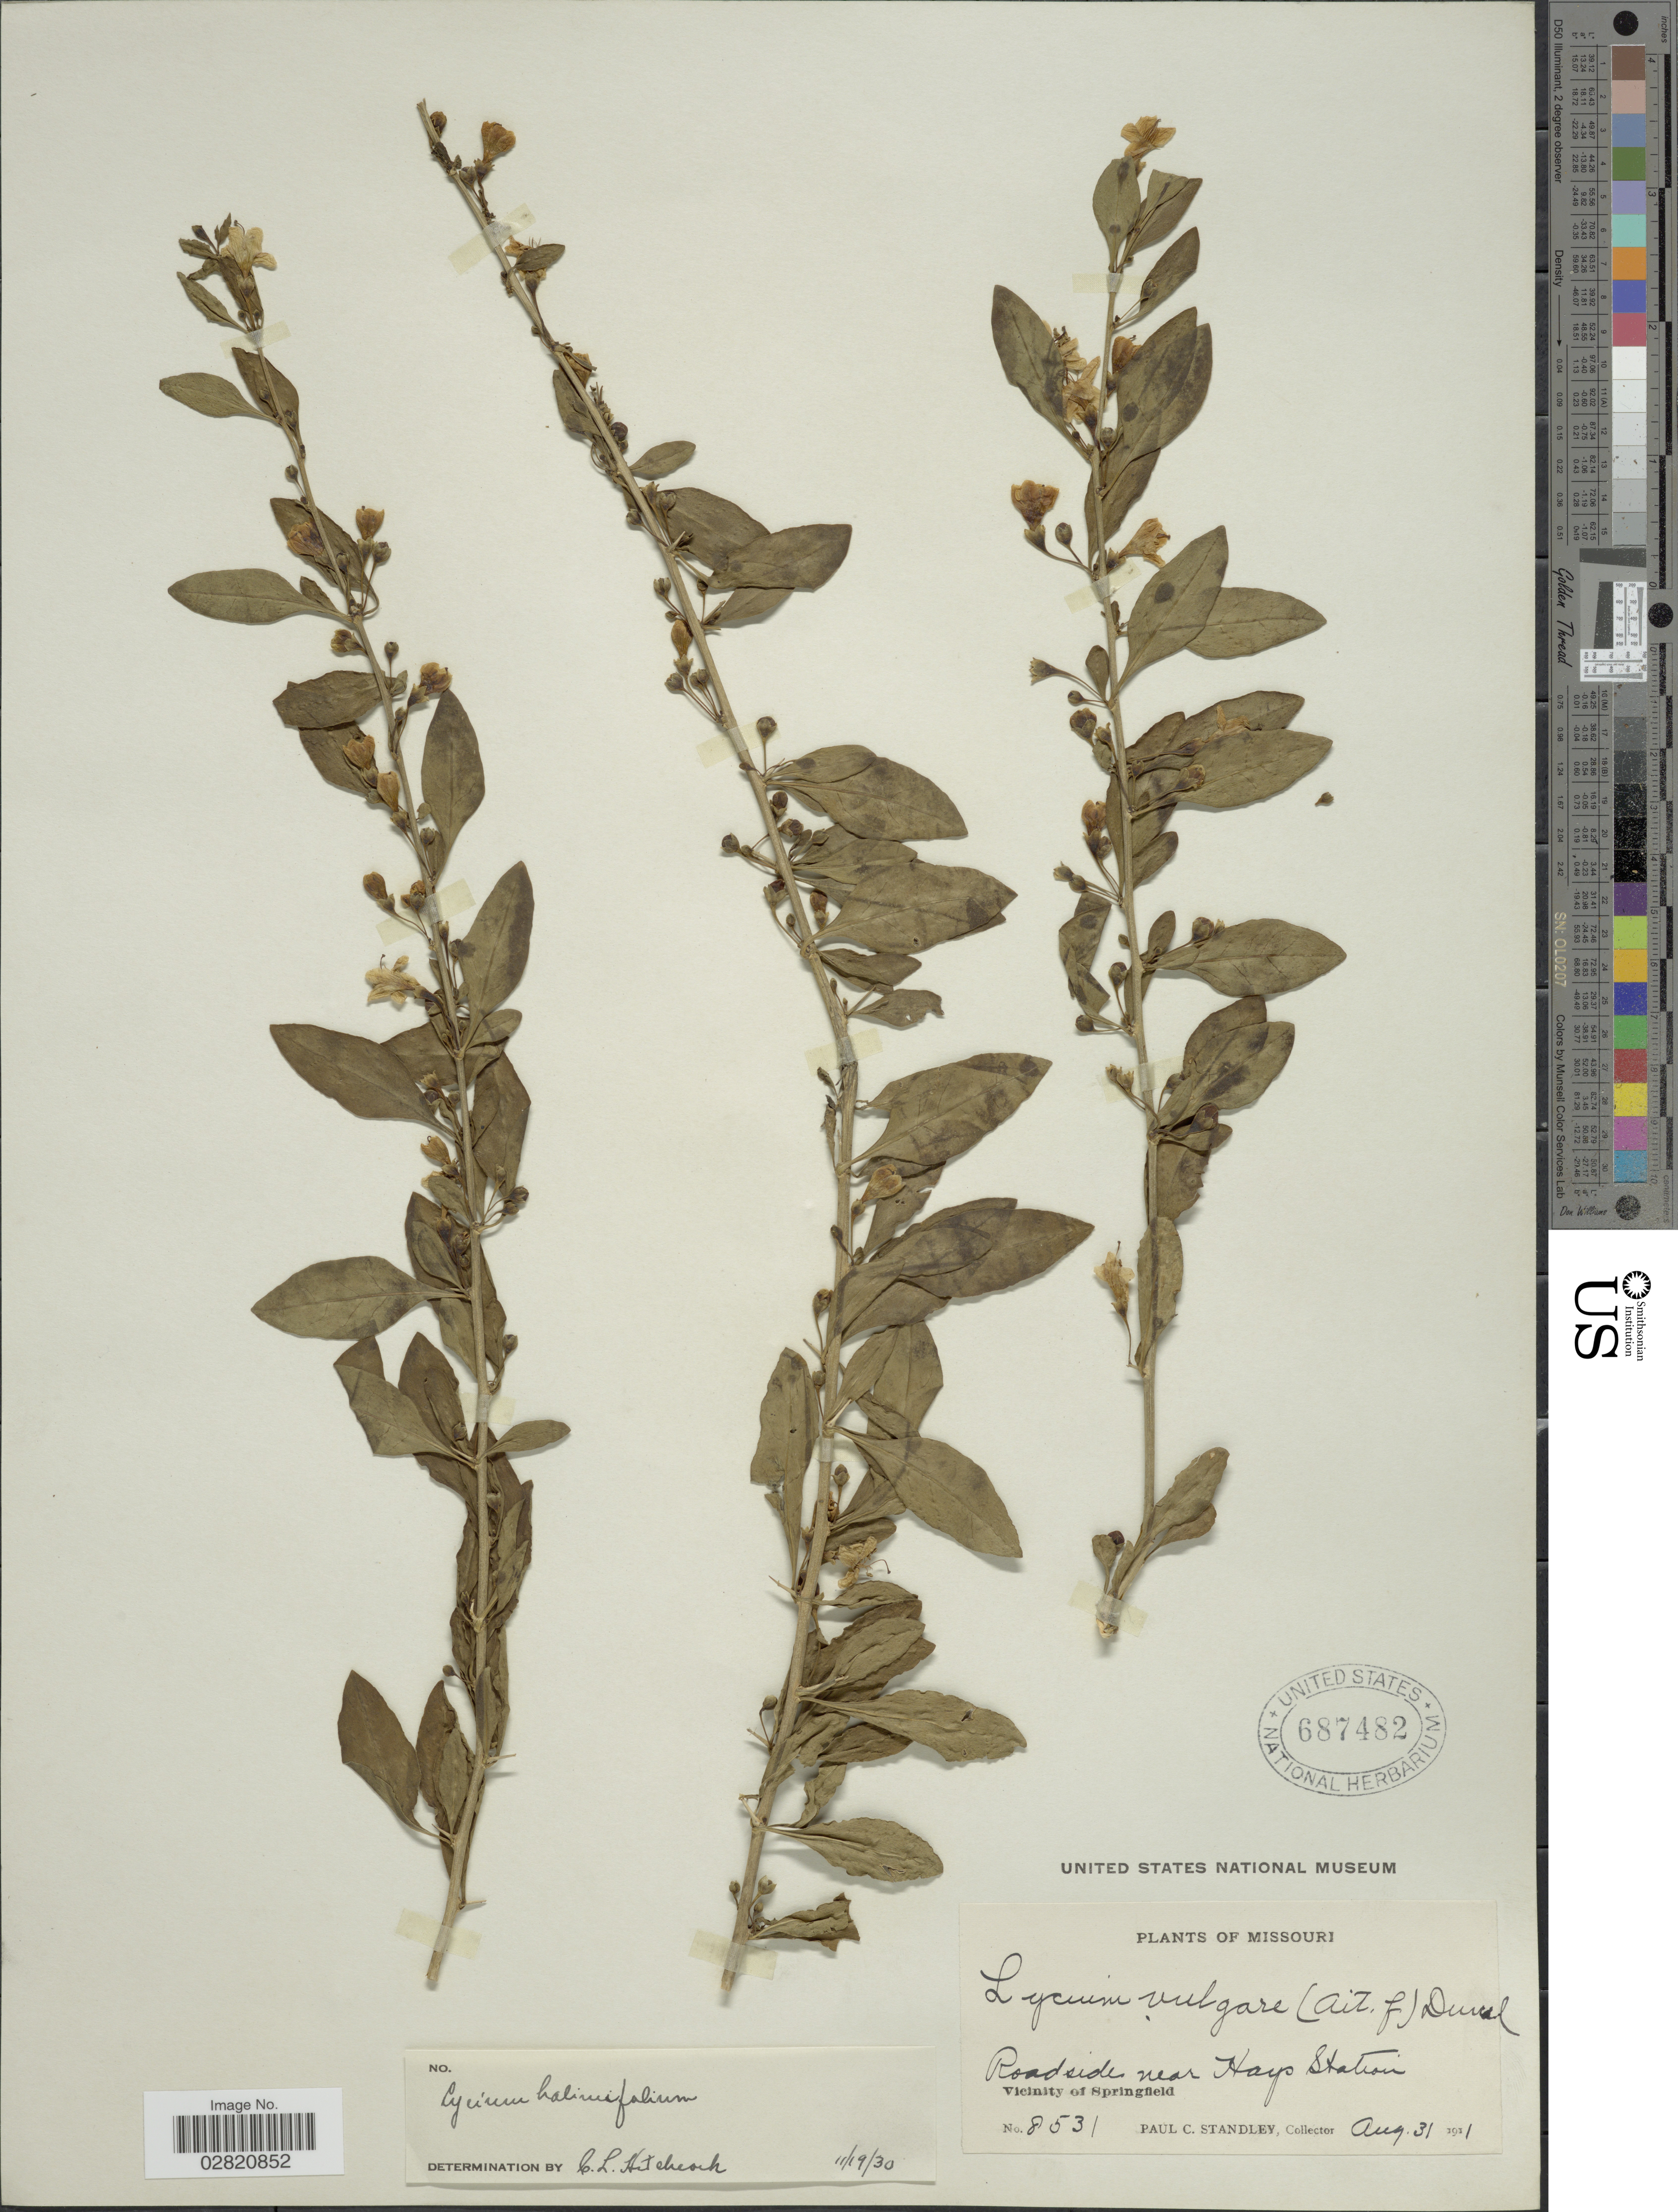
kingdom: Plantae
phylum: Tracheophyta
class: Magnoliopsida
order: Solanales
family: Solanaceae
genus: Lycium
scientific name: Lycium barbarum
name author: L.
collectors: P. C. Standley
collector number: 8531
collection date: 1911-08-31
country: United States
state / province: Missouri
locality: Roadside near Hays Station. Vicinity of Springfield.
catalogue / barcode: US 687482